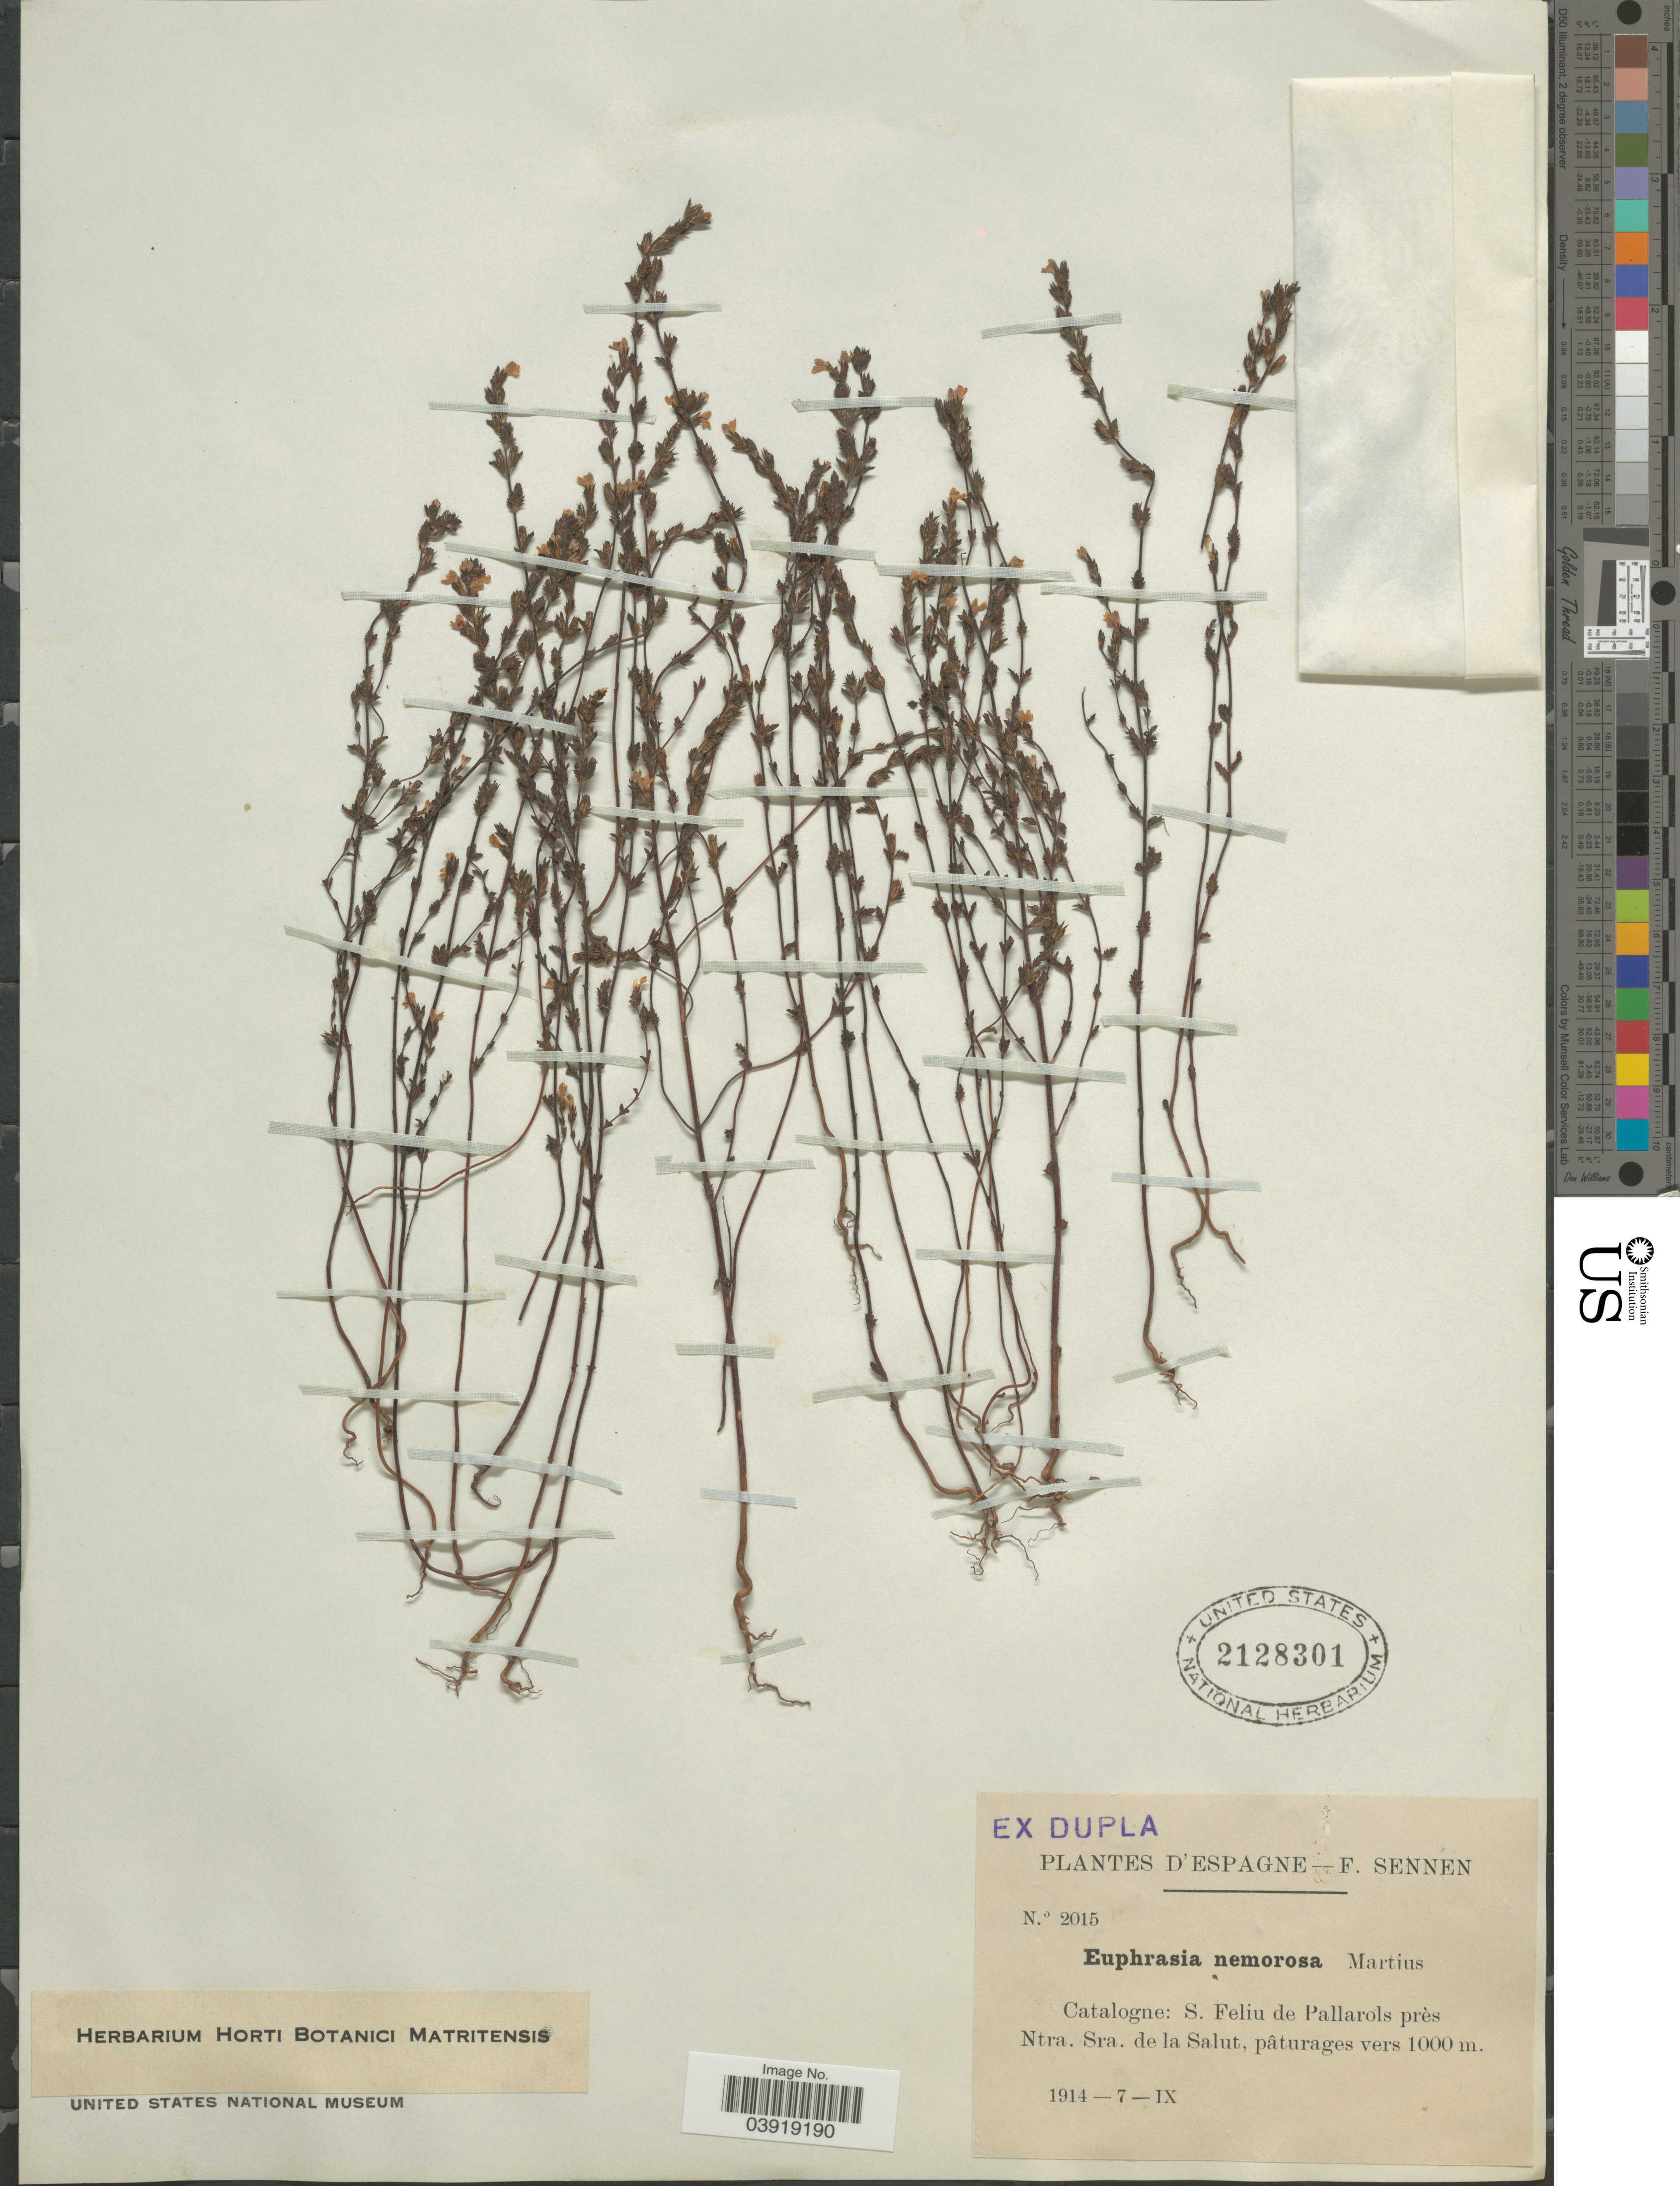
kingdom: Plantae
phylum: Tracheophyta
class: Magnoliopsida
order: Lamiales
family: Orobanchaceae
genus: Euphrasia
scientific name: Euphrasia nemorosa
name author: (Pers.) Wallr.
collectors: E. Sennen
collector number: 2015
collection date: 1914-09-07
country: Spain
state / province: Catalunya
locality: Espagne. Catalogne: S. Feliu de Pallarols près Ntra. Sra. de la Salut.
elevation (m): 1000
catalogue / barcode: US 2128301